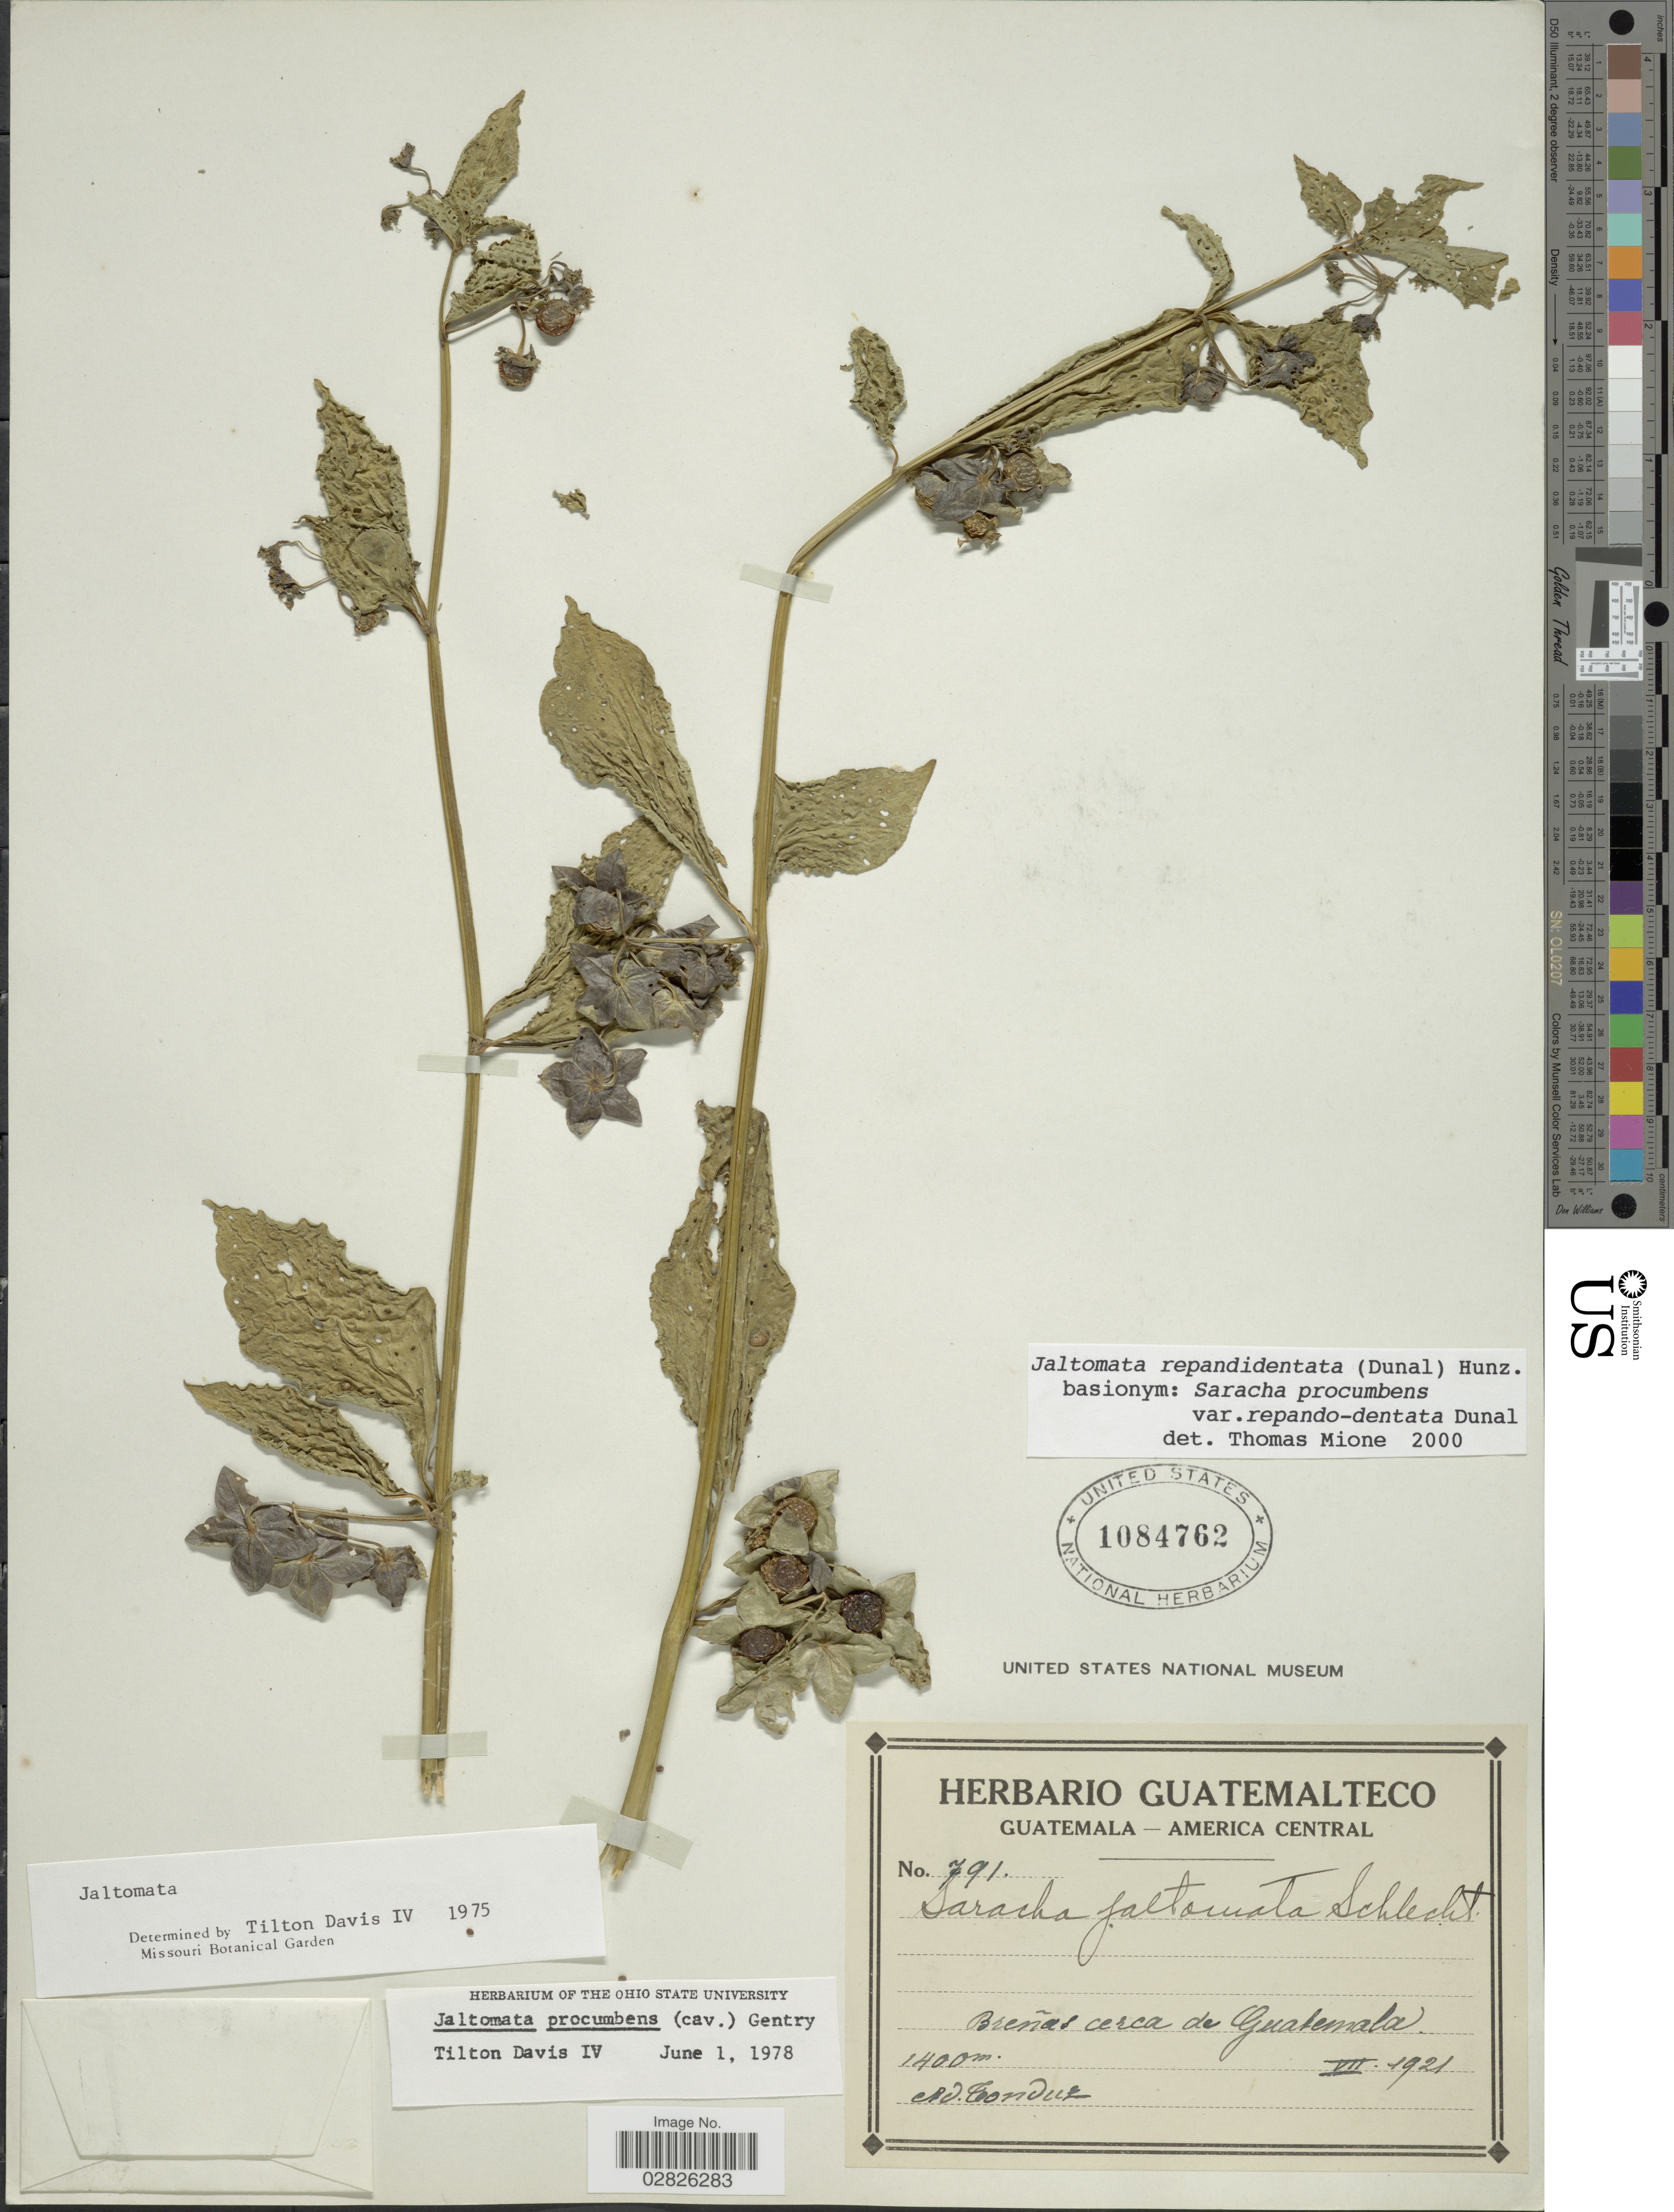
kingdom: Plantae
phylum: Tracheophyta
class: Magnoliopsida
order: Solanales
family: Solanaceae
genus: Jaltomata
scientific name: Jaltomata repandidentata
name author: (Dunal) Hunz.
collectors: A. Tonduz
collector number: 791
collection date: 1921-07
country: Guatemala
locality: Breñas cerca de Guatemala.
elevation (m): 1400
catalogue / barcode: US 1084762